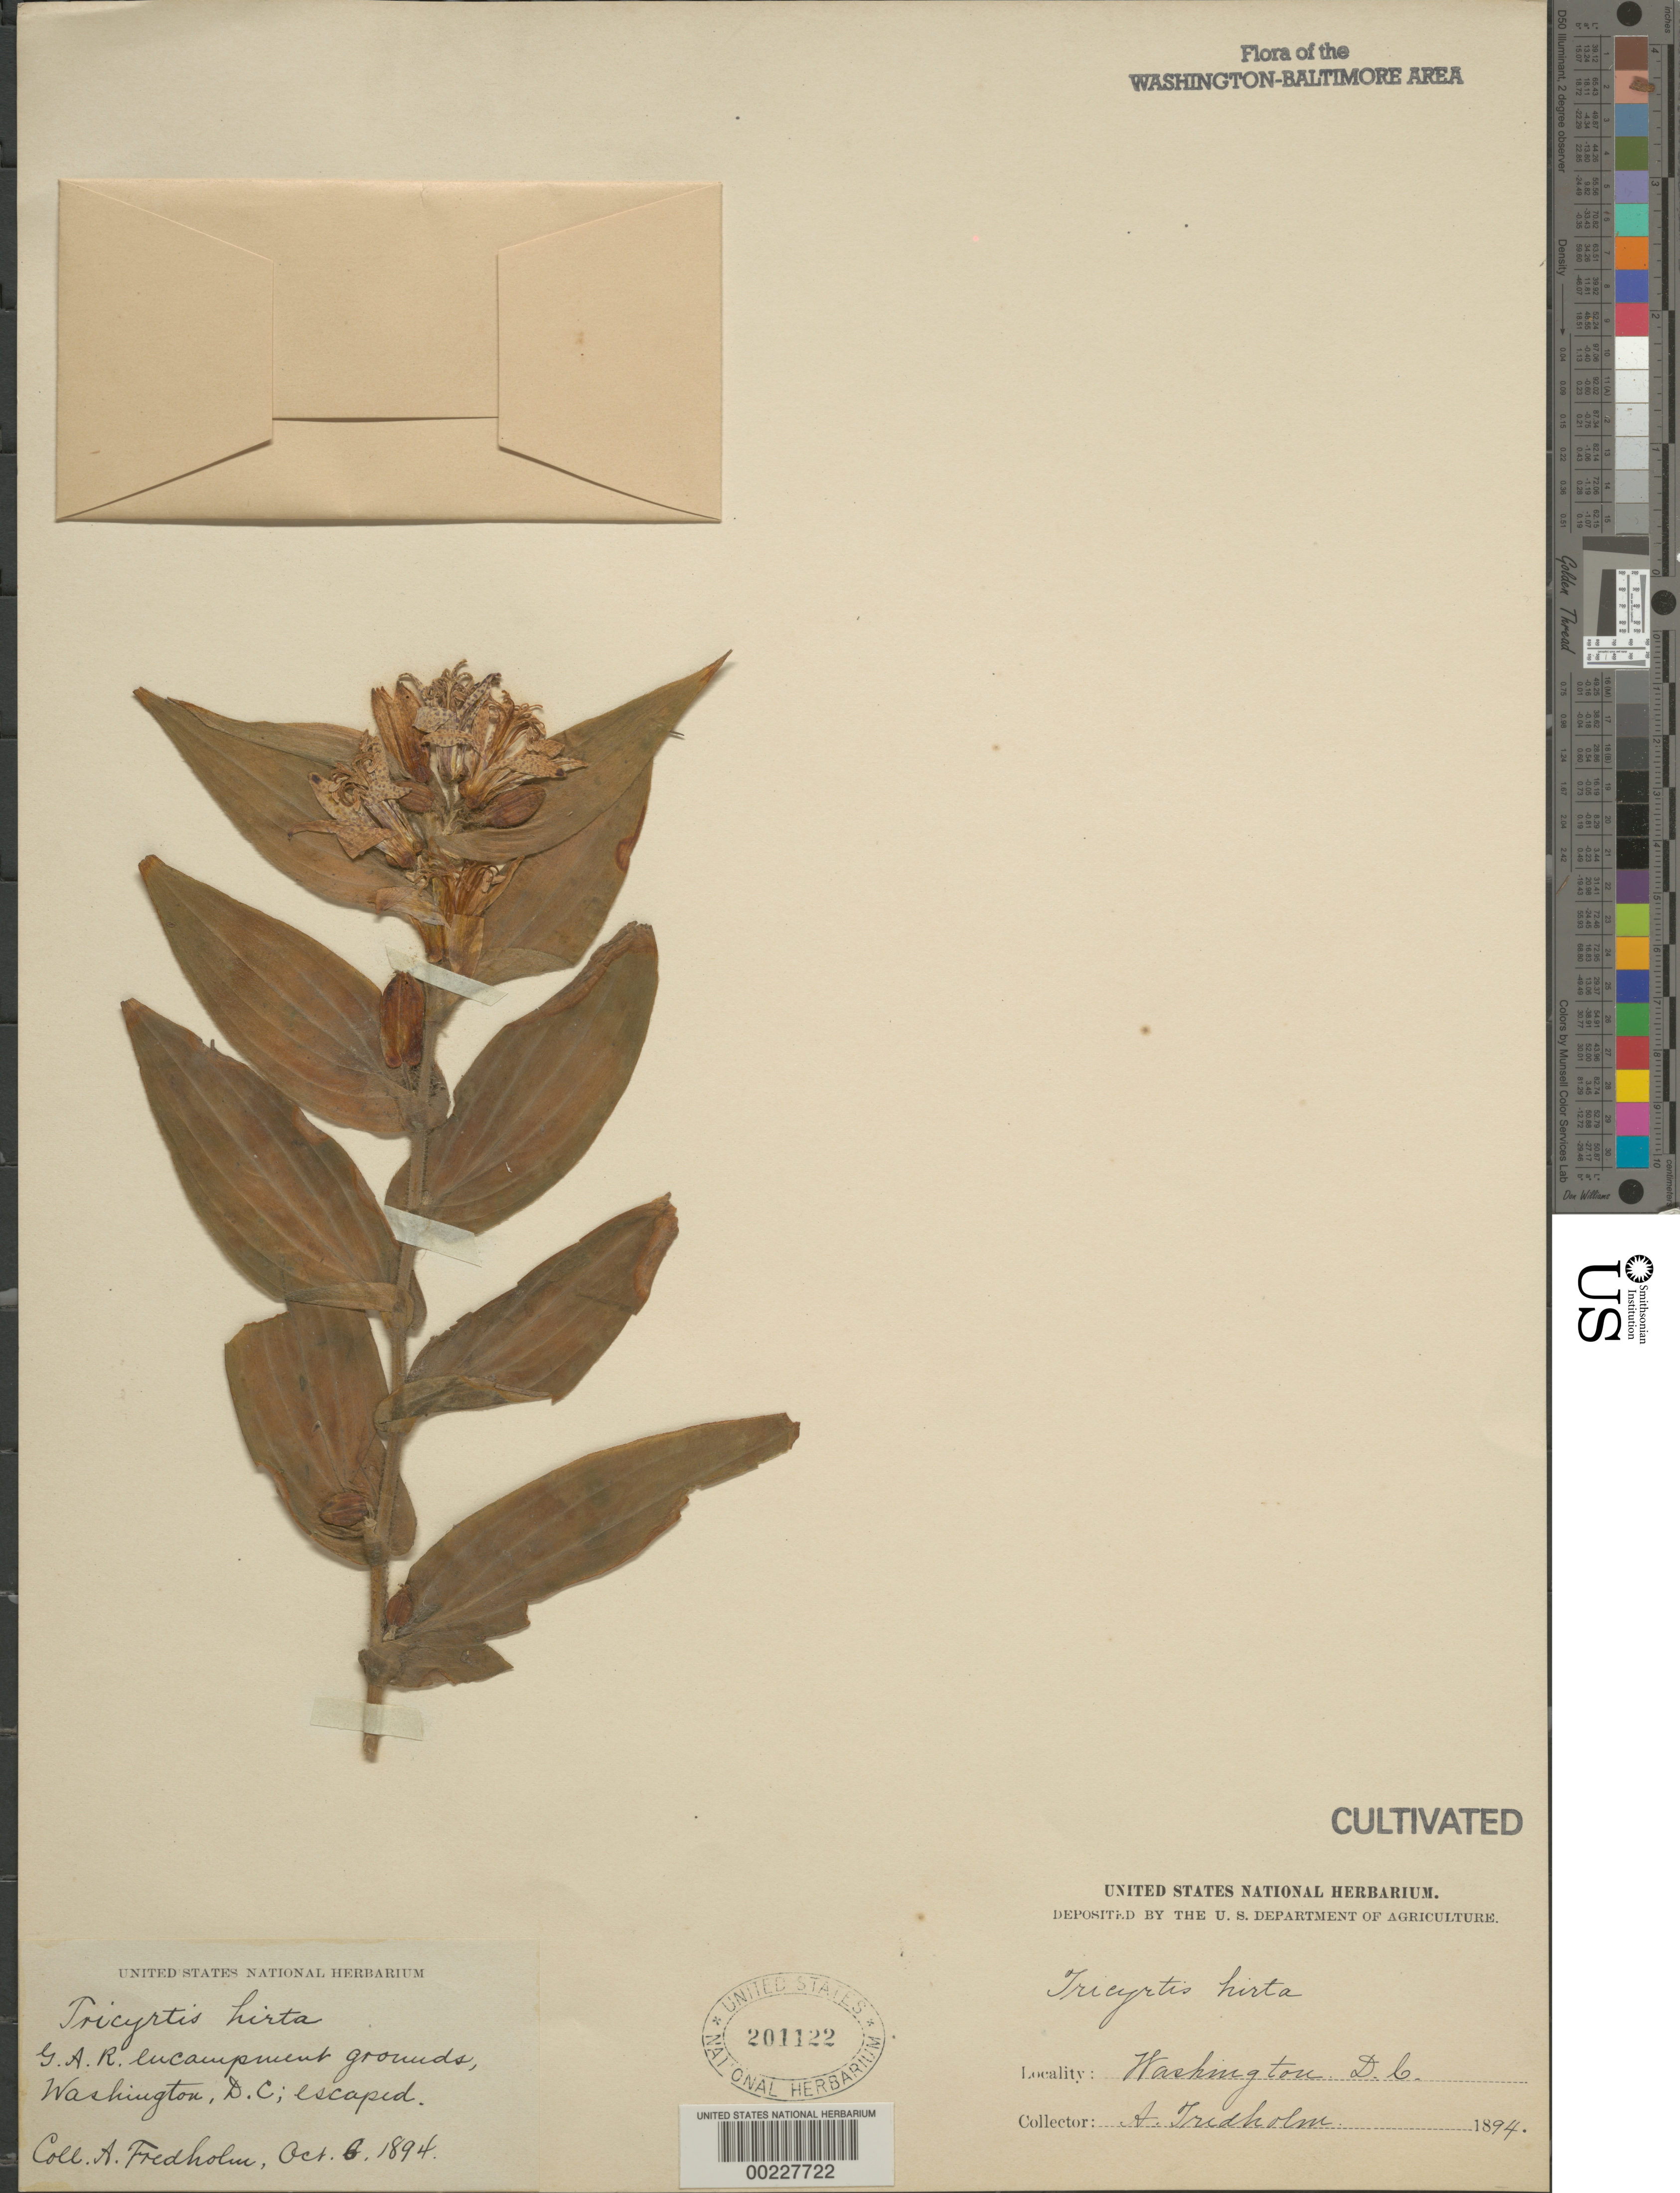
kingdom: Plantae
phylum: Tracheophyta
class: Liliopsida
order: Liliales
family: Liliaceae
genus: Tricyrtis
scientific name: Tricyrtis hirta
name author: (Thunb.) Hook.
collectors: A. J. Fredholm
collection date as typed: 06 Oct 1894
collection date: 1894-10-06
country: United States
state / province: District of Columbia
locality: G.A.R. Encampment grounds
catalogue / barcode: US 201122